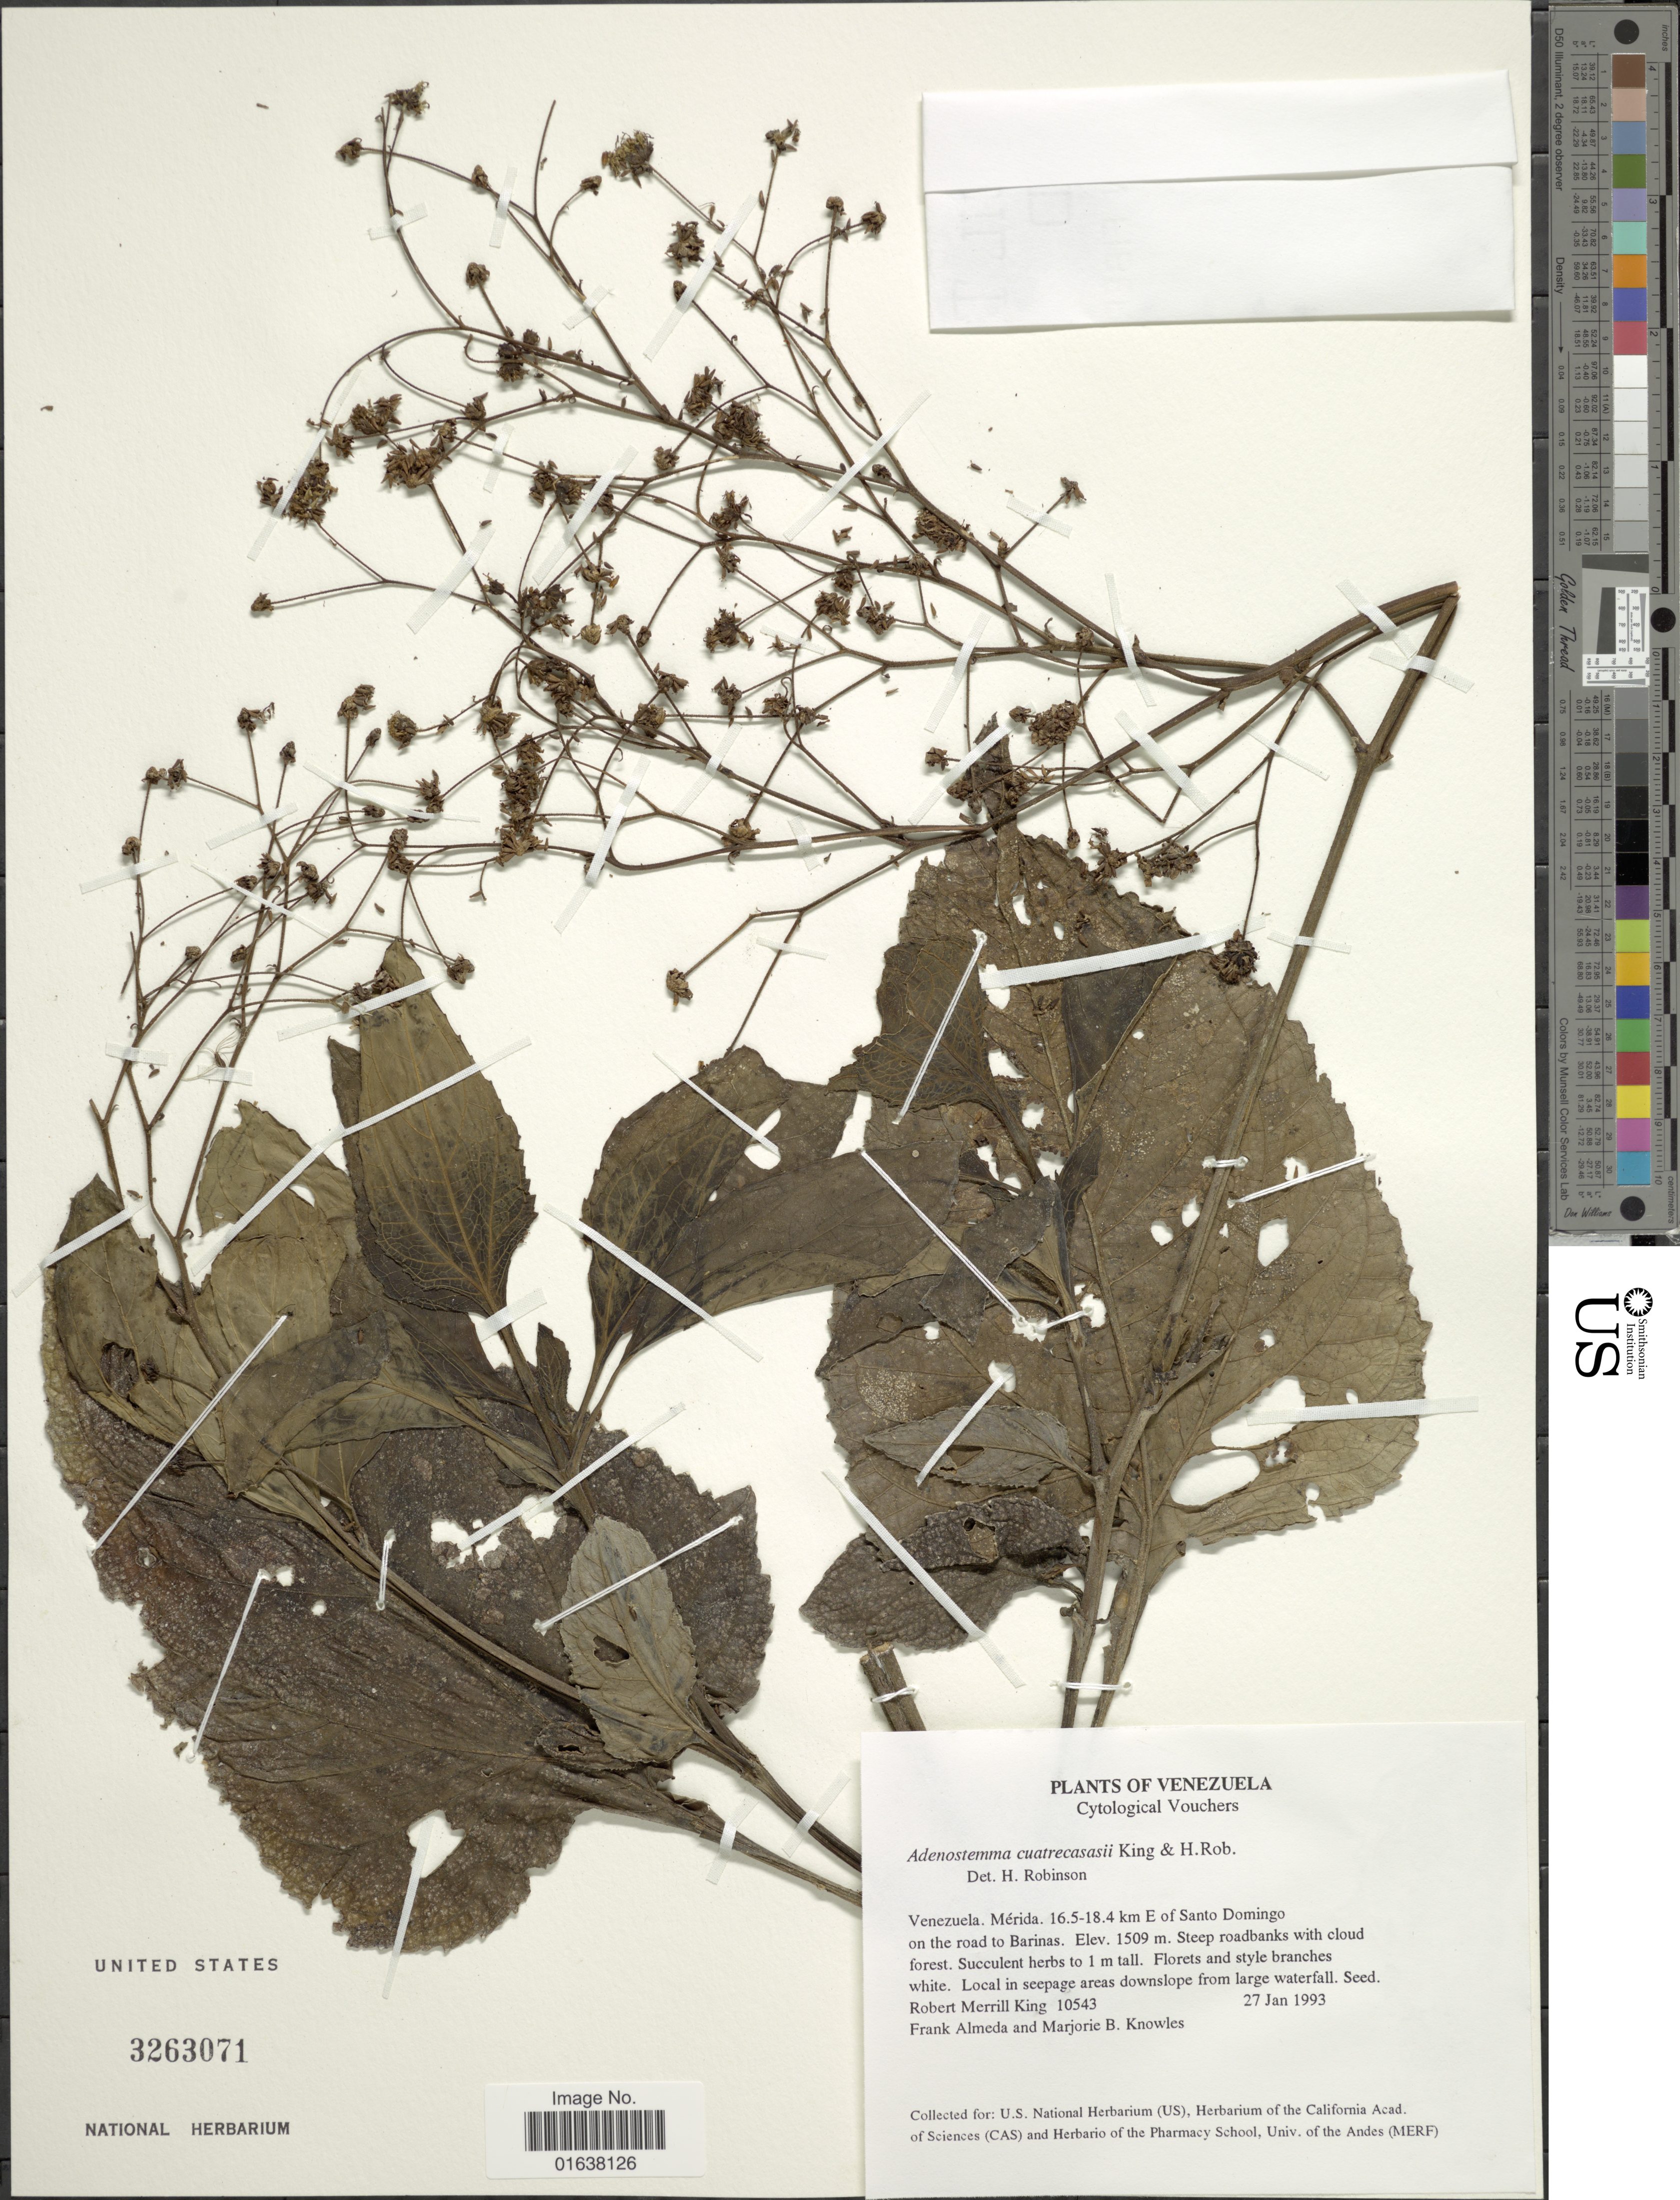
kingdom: Plantae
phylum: Tracheophyta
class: Magnoliopsida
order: Asterales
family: Asteraceae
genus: Adenostemma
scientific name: Adenostemma cuatrecasasii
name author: R.M. King & H. Rob.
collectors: R. M. King, F. Almeda & M. B. Knowles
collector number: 10543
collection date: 1993-01-27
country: Venezuela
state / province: Mérida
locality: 16.5-18.4 km E of Santo Domingo on the road to Barinas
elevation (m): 1509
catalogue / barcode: US 3263071